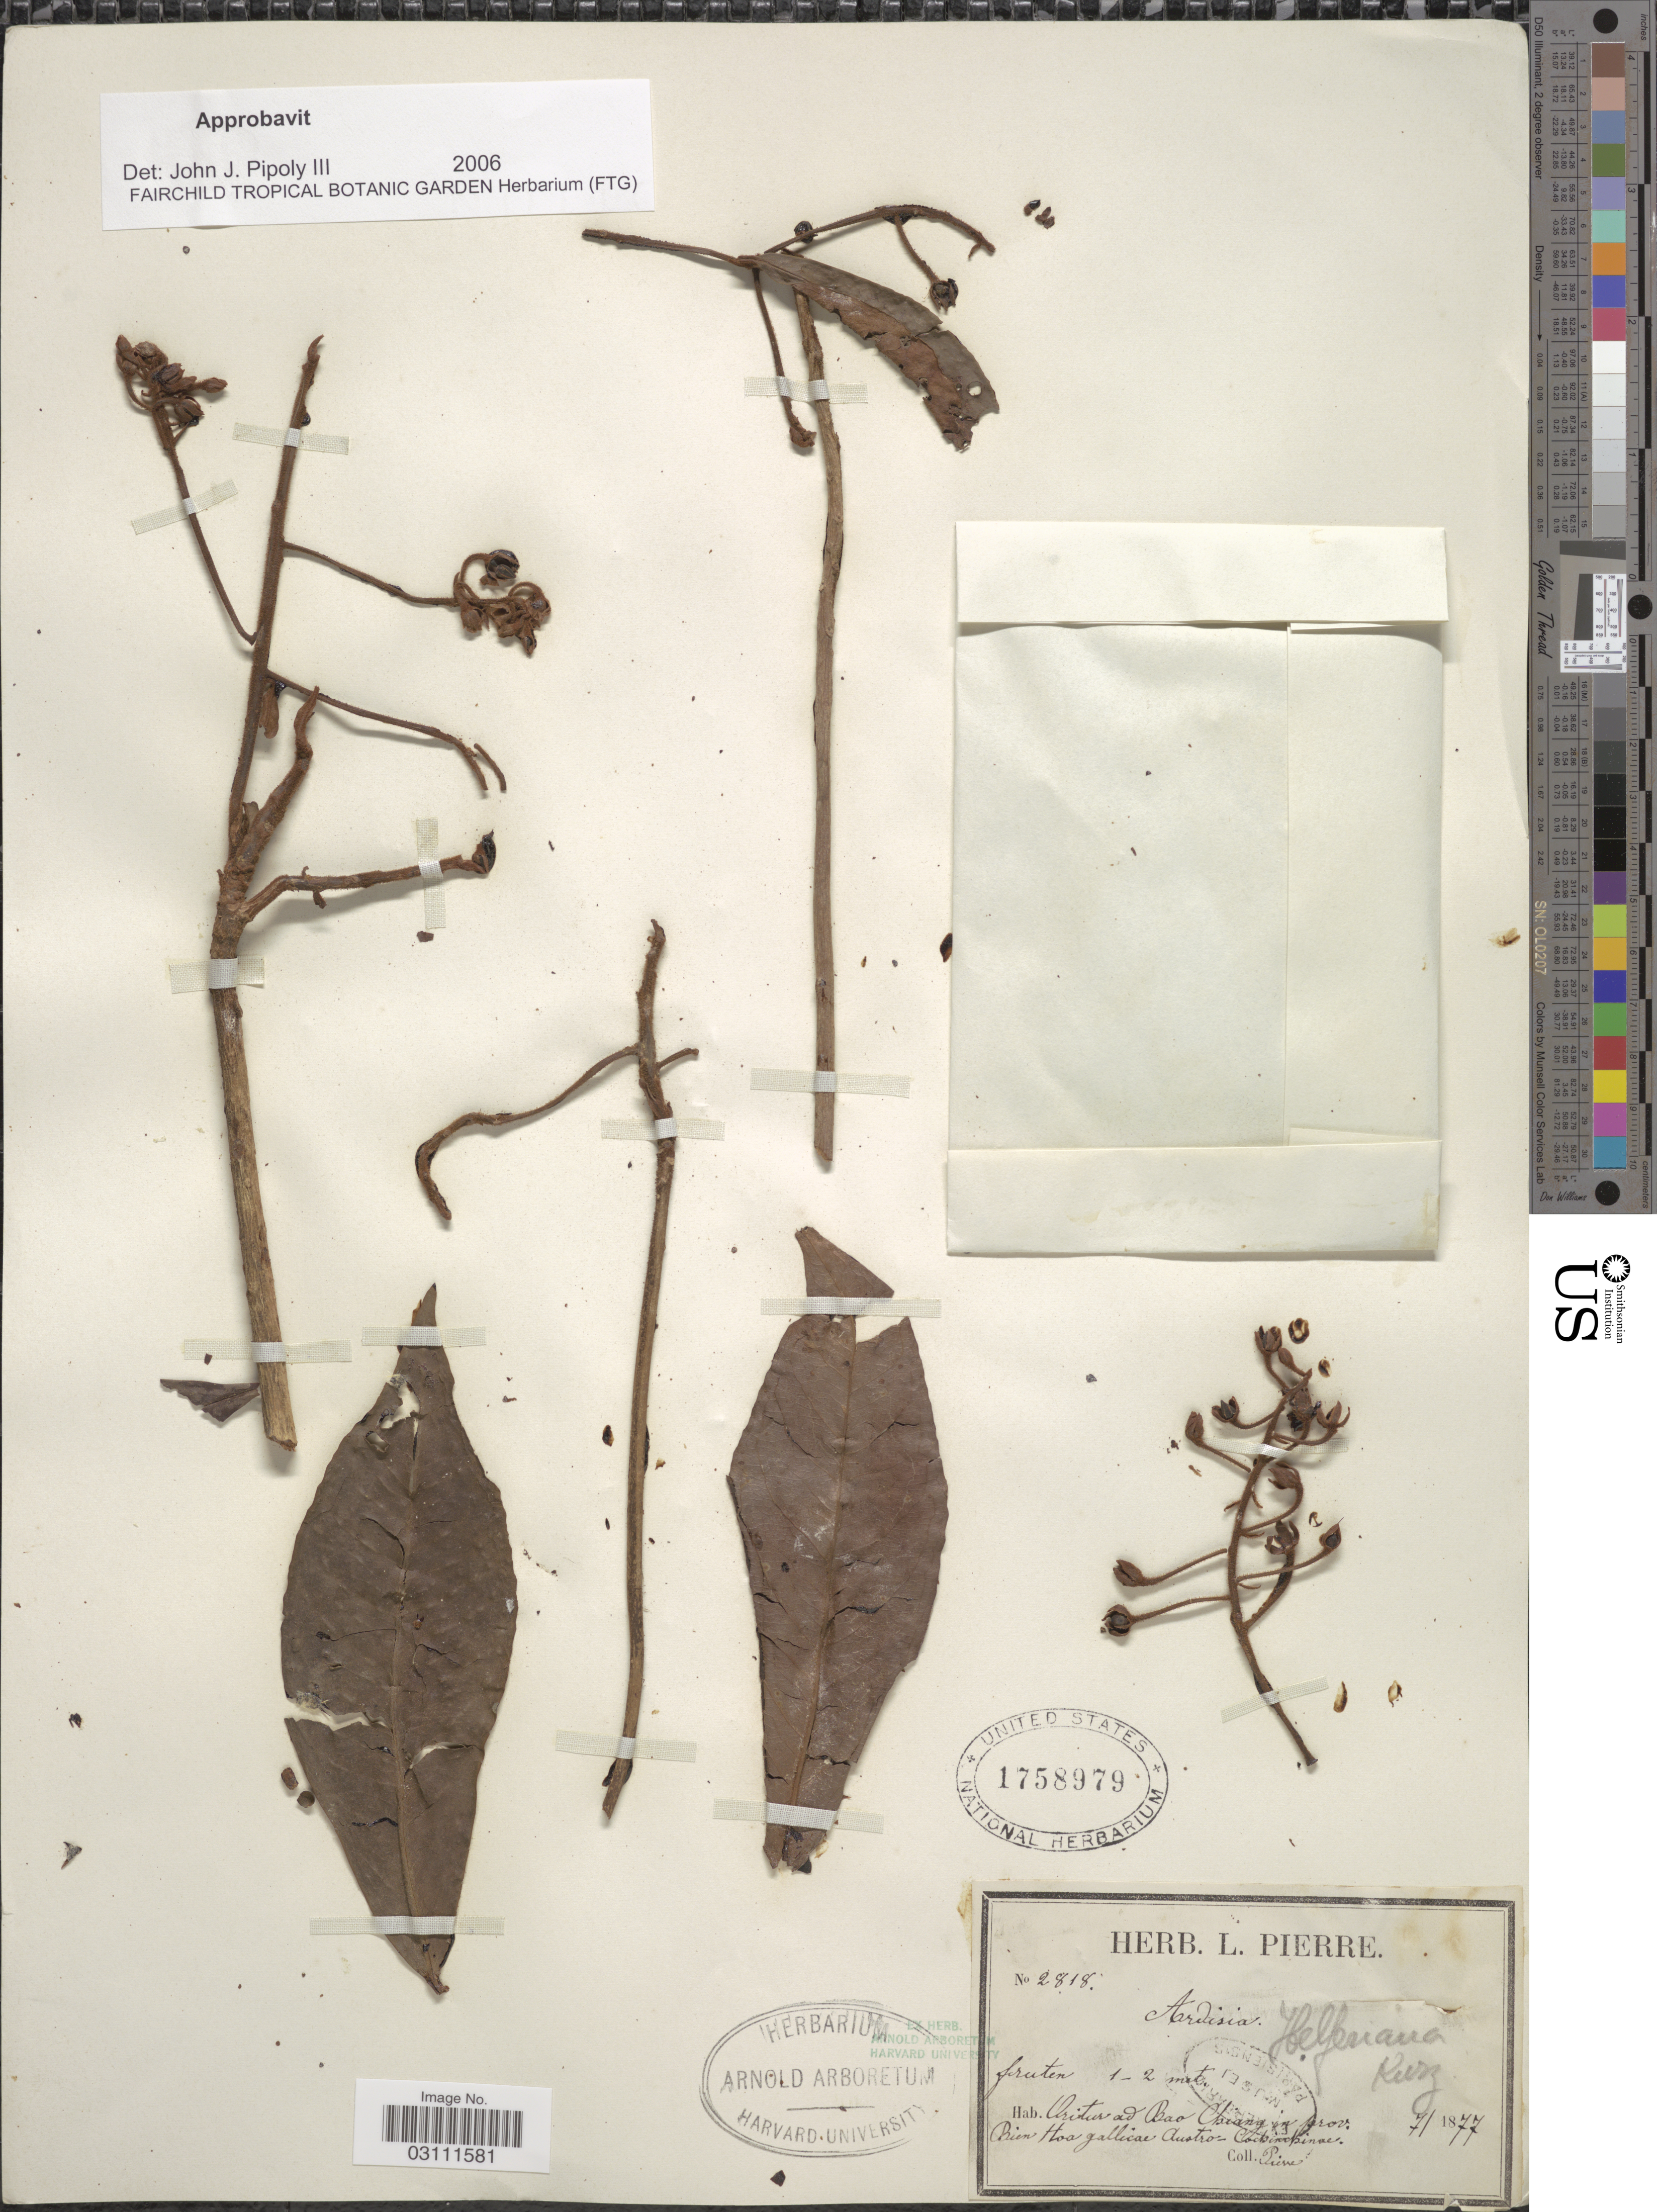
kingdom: Plantae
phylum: Tracheophyta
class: Magnoliopsida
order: Ericales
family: Primulaceae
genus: Ardisia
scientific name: Ardisia helferiana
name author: Kurz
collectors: -- Pierre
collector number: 2818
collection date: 1877-07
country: Vietnam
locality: Oritur ad Bao Chiang in prov. Bien Hoa gallicae Austro Cochinchinae.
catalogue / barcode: US 1758979